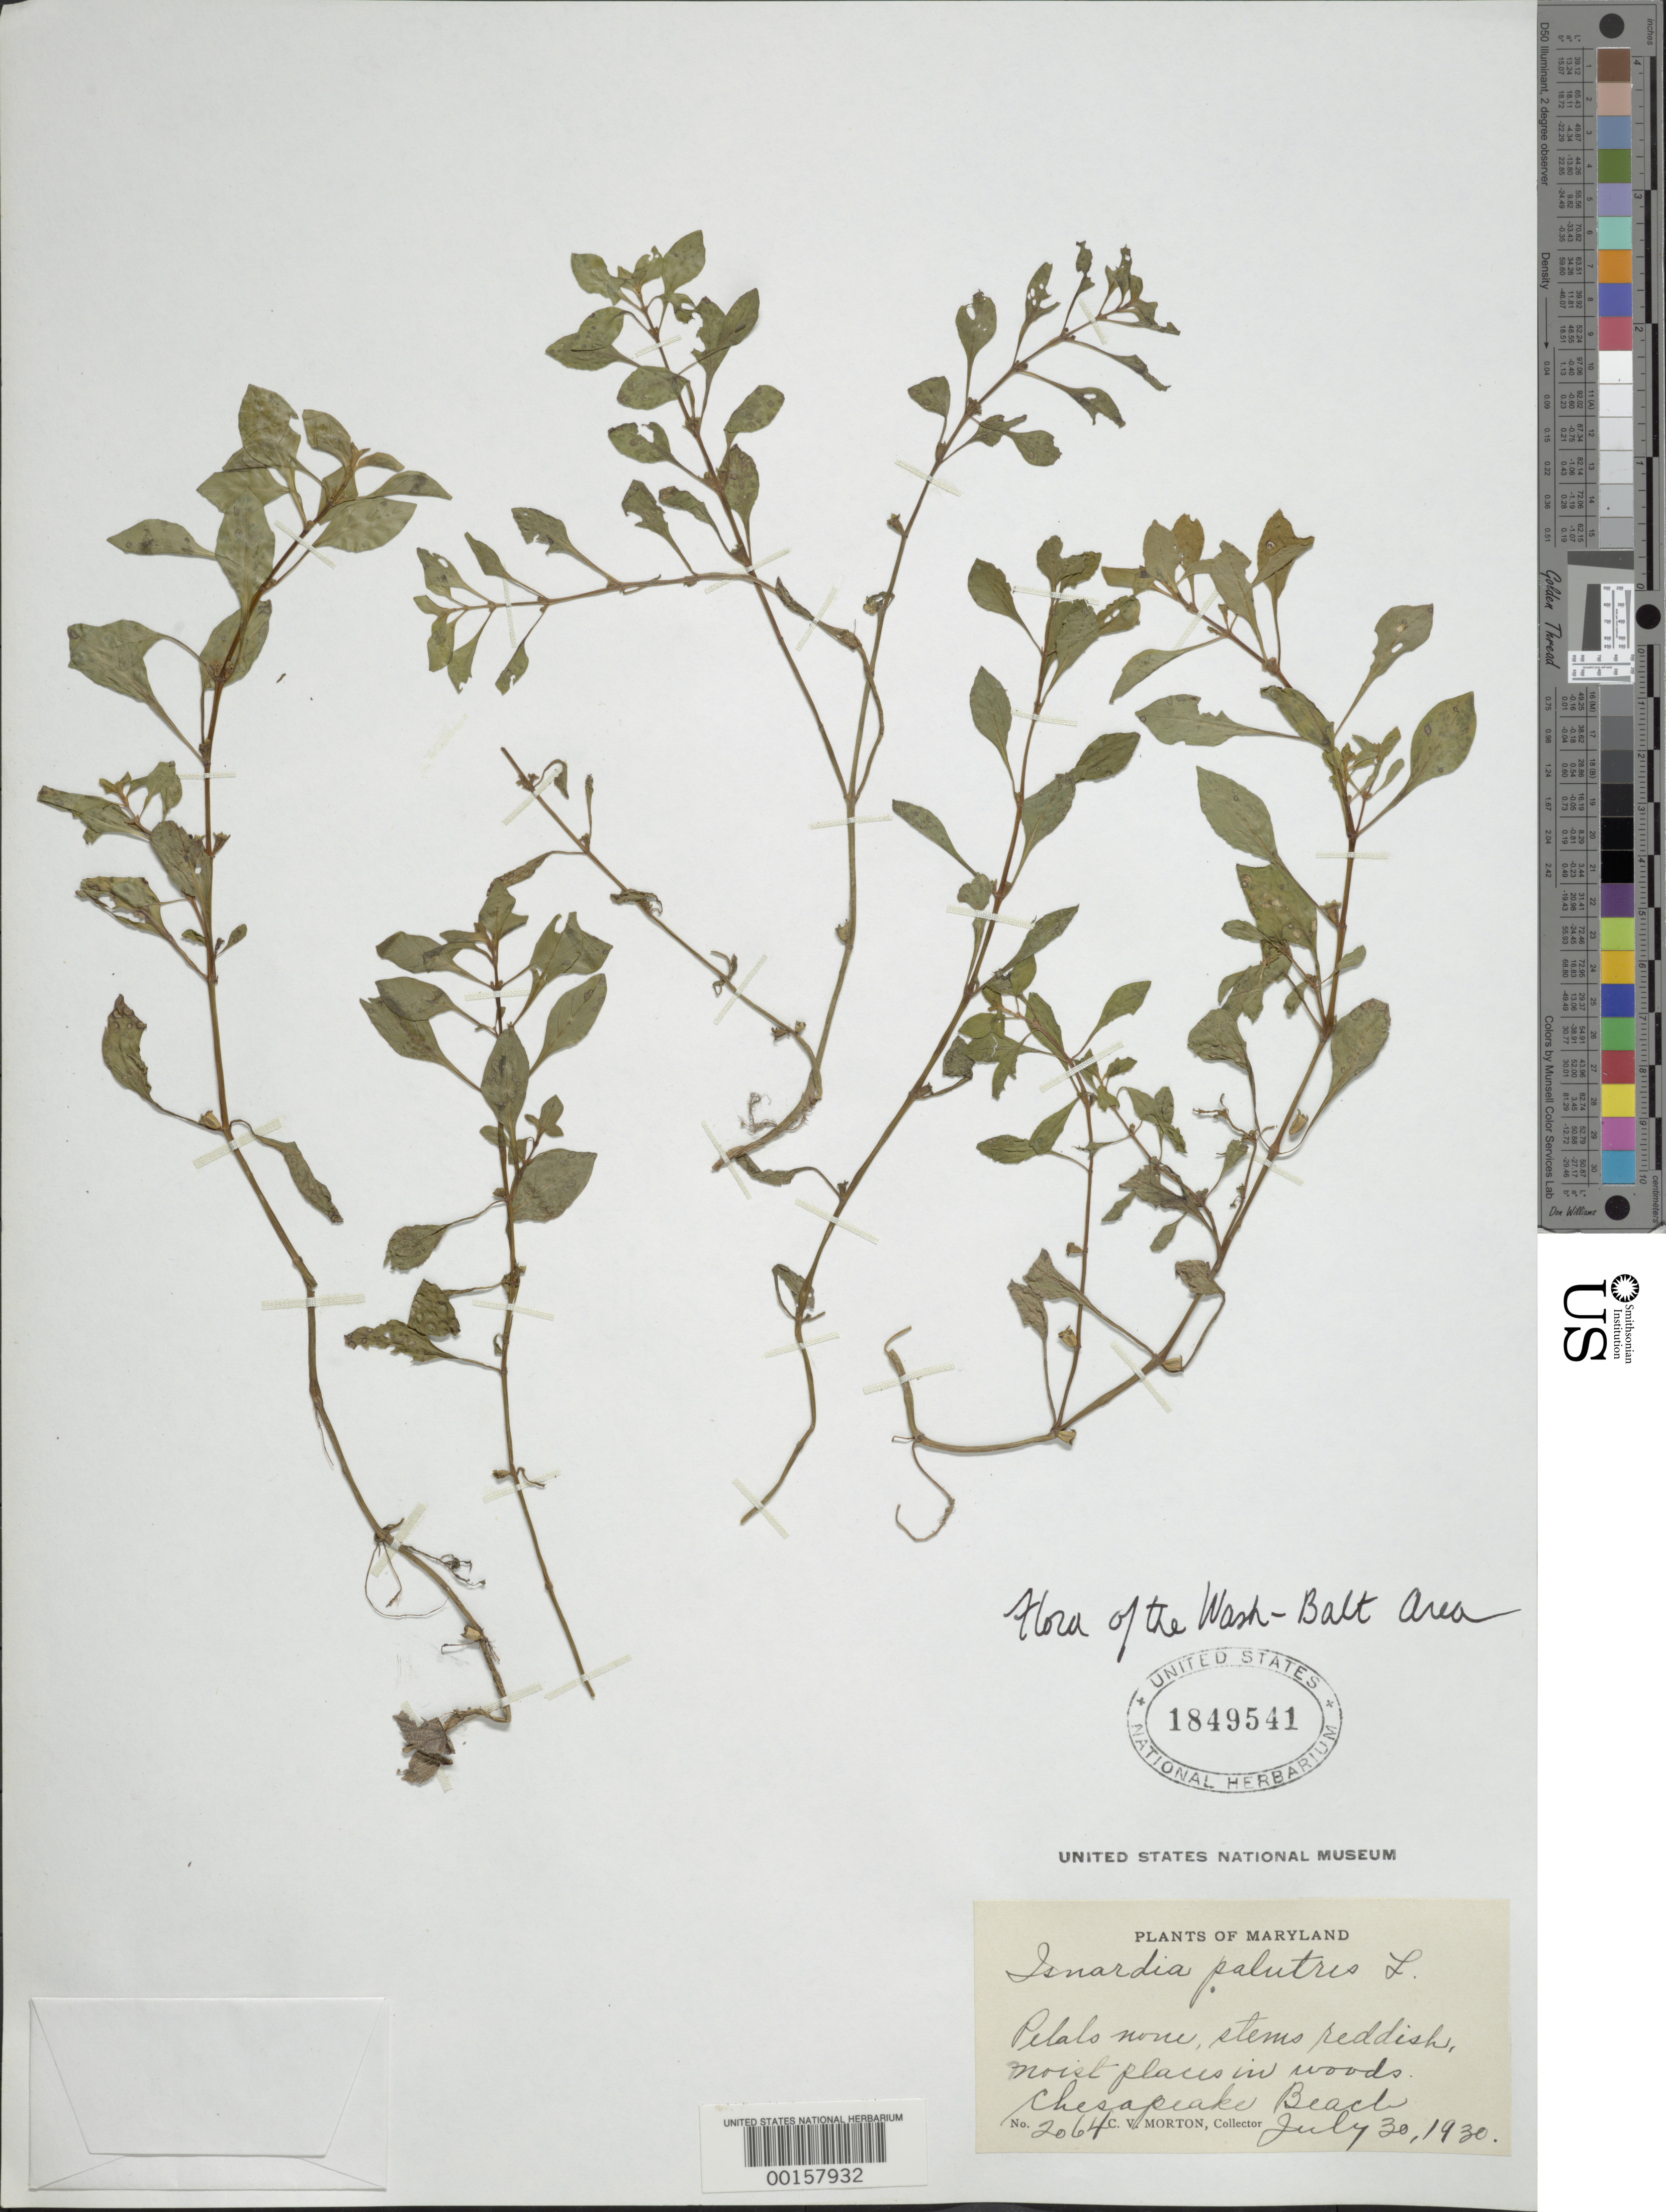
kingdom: Plantae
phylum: Tracheophyta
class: Magnoliopsida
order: Myrtales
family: Onagraceae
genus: Ludwigia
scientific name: Ludwigia palustris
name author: (L.) Elliott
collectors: C. V. Morton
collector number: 2064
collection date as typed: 30 Jul 1930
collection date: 1930-07-30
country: United States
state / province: Maryland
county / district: Calvert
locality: Chesapeake Beach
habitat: Moist places in woods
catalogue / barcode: US 1849541